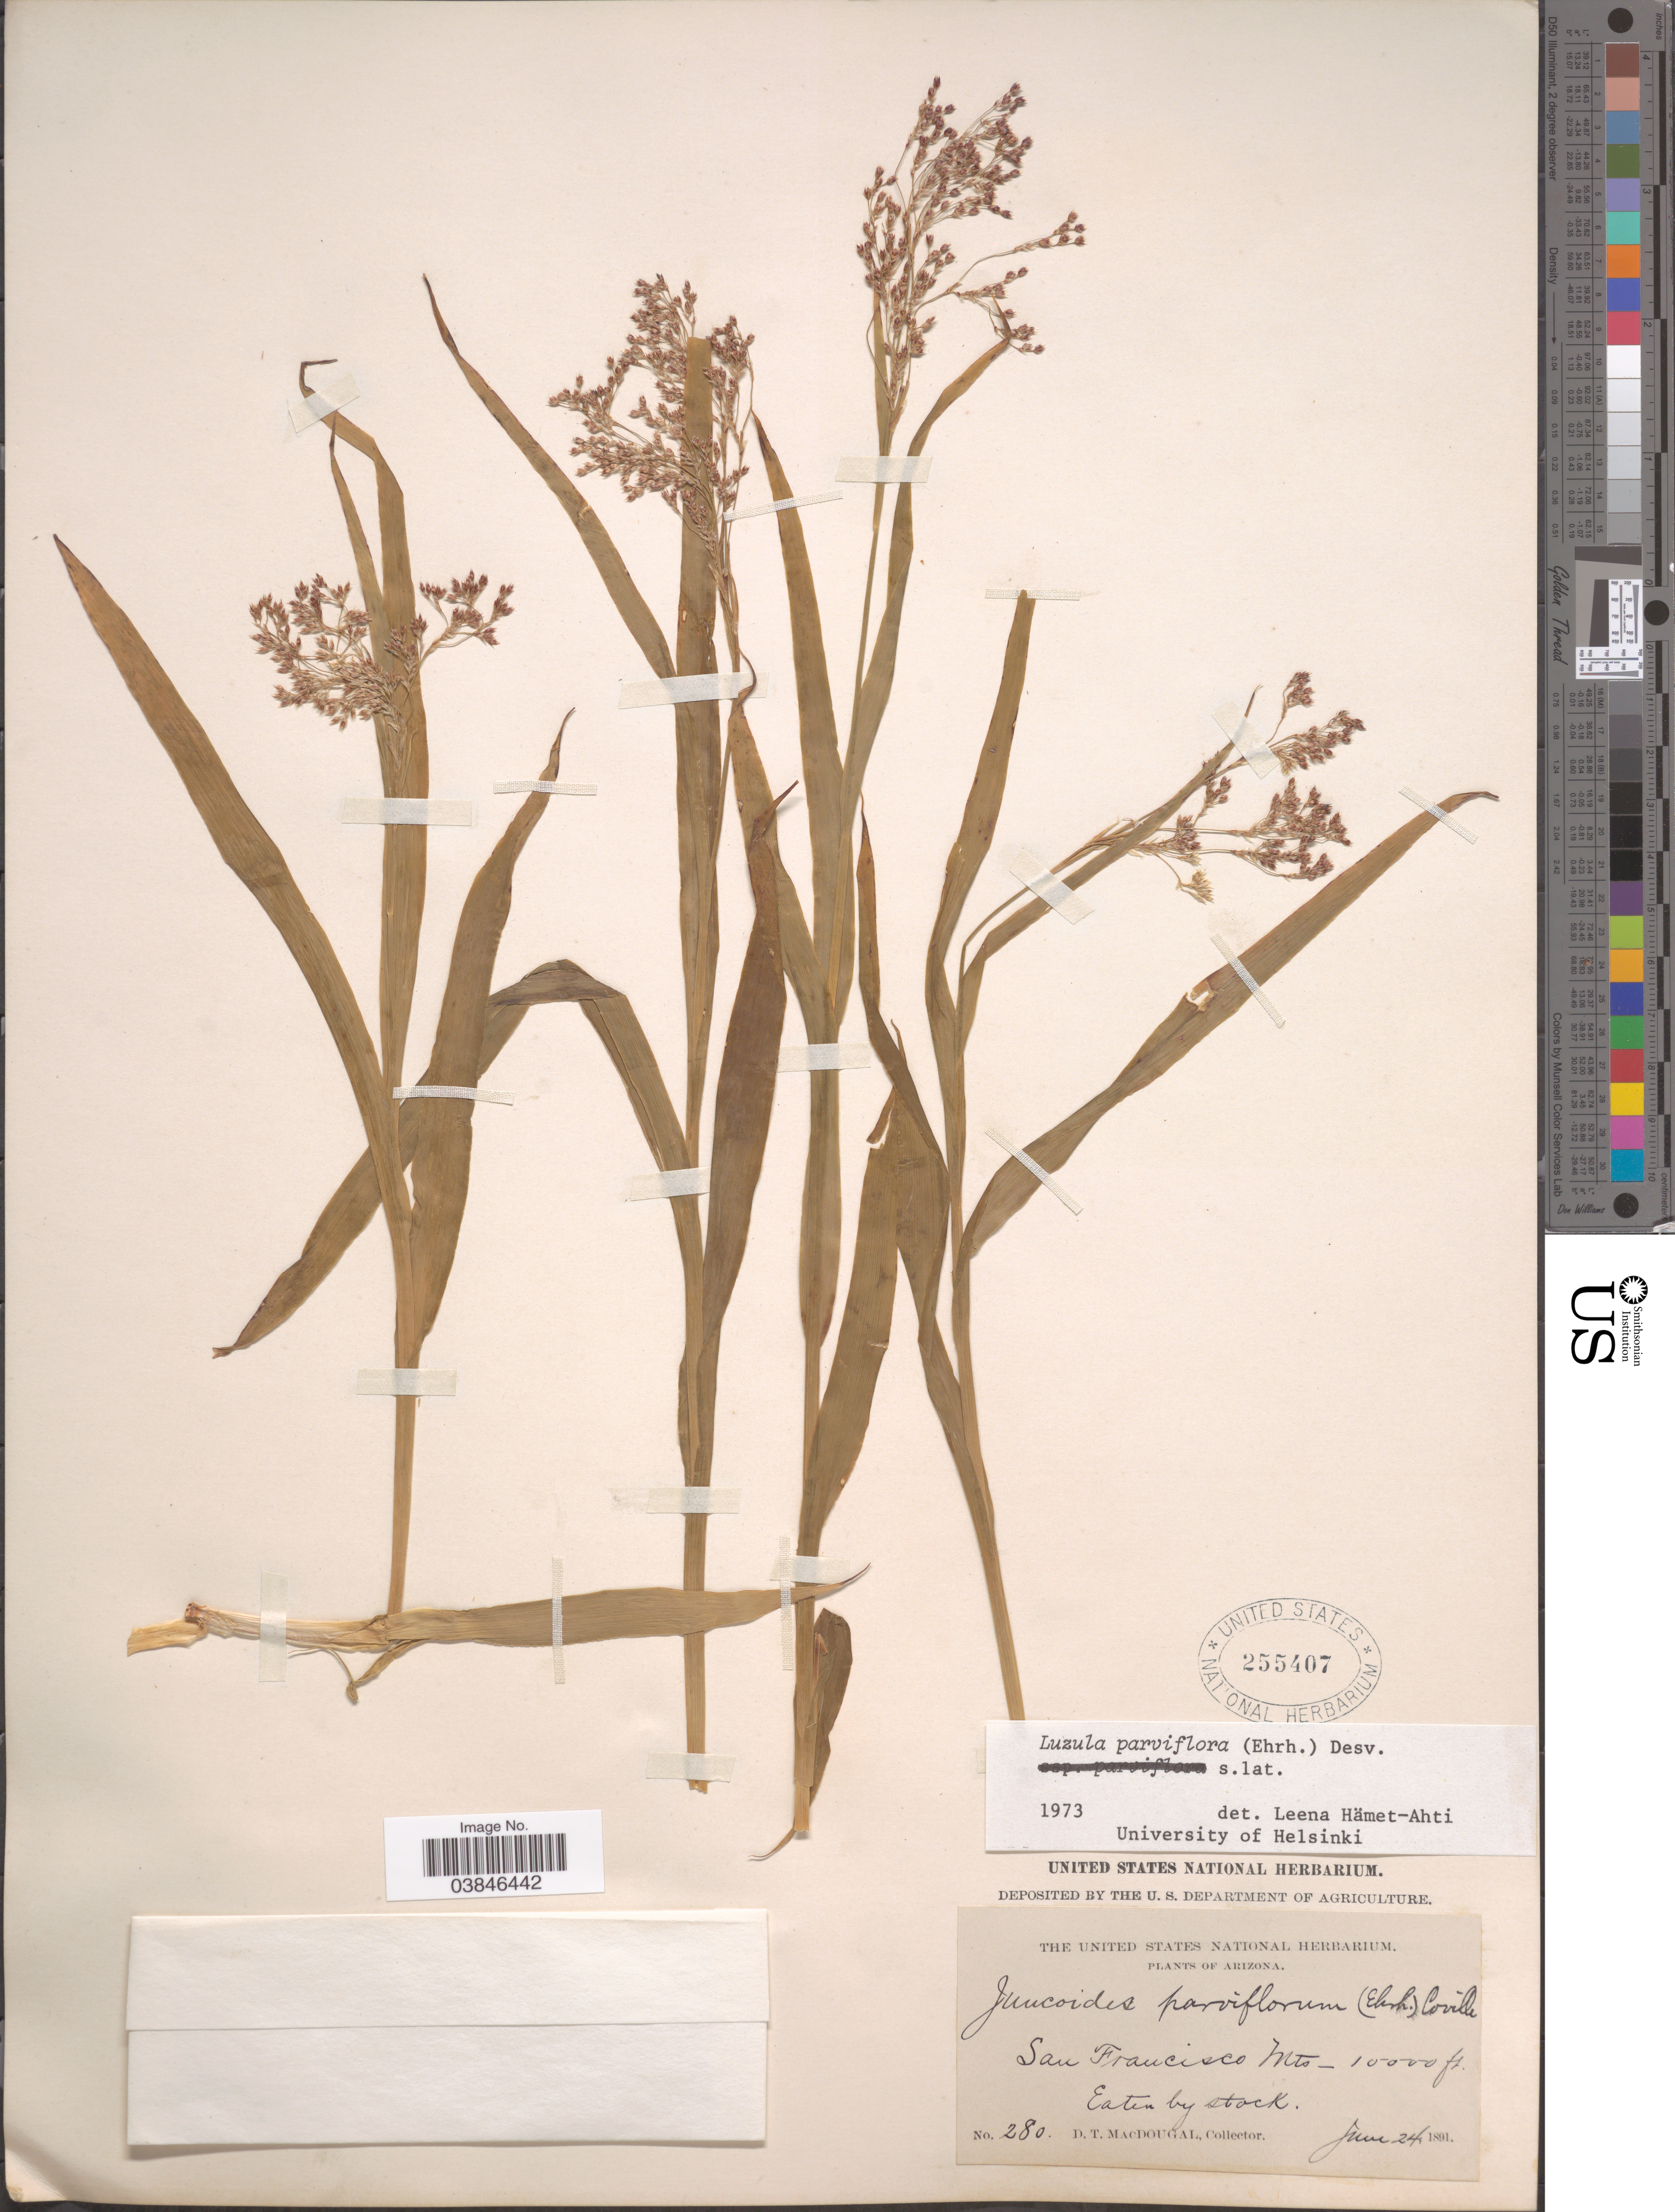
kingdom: Plantae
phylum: Tracheophyta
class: Liliopsida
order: Poales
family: Juncaceae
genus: Luzula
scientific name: Luzula parviflora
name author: (Ehrh.) Desv.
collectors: D. T. MacDougal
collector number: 280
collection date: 1891-06-24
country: United States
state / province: Arizona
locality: San Francisco Mts.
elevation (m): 3048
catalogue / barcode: US 255407